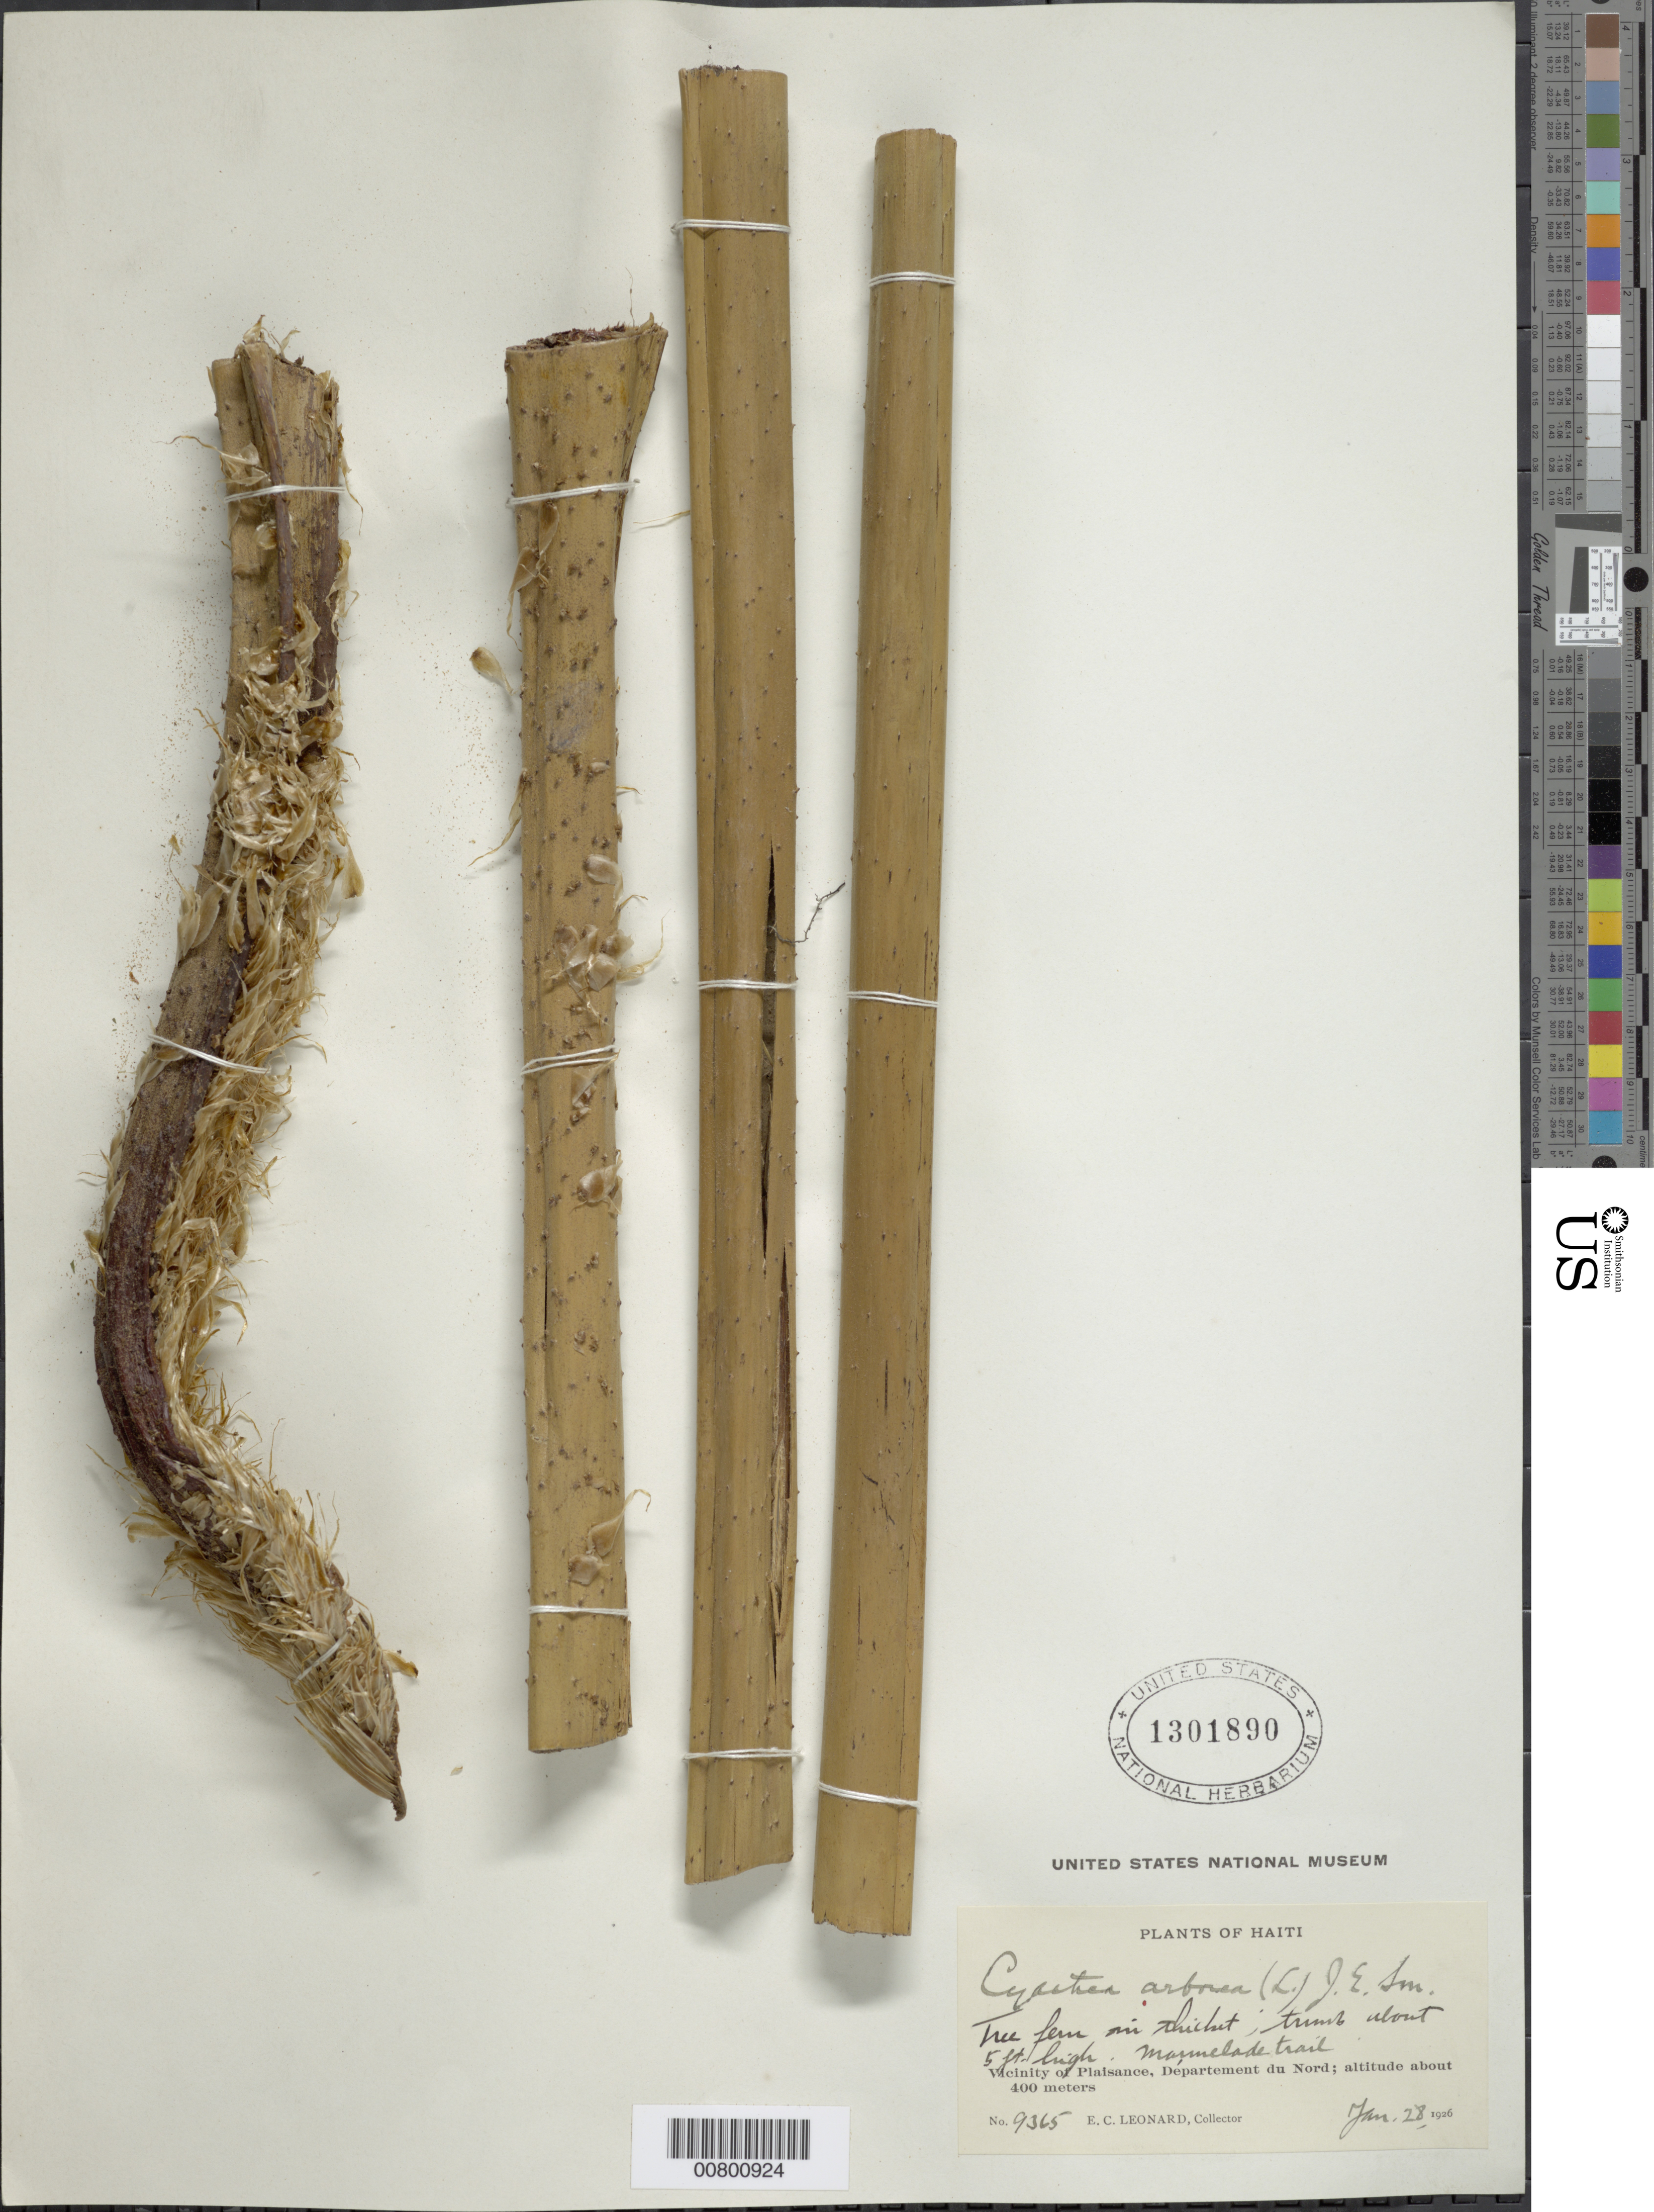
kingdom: Plantae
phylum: Tracheophyta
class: Polypodiopsida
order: Cyatheales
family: Cyatheaceae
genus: Cyathea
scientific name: Cyathea arborea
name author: (L.) Sm.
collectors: E. C. Leonard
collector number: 9365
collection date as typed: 28 Jan 1926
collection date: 1926-01-28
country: Haiti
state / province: Nord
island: Hispaniola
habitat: Thicket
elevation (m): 400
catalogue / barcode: US 1301890